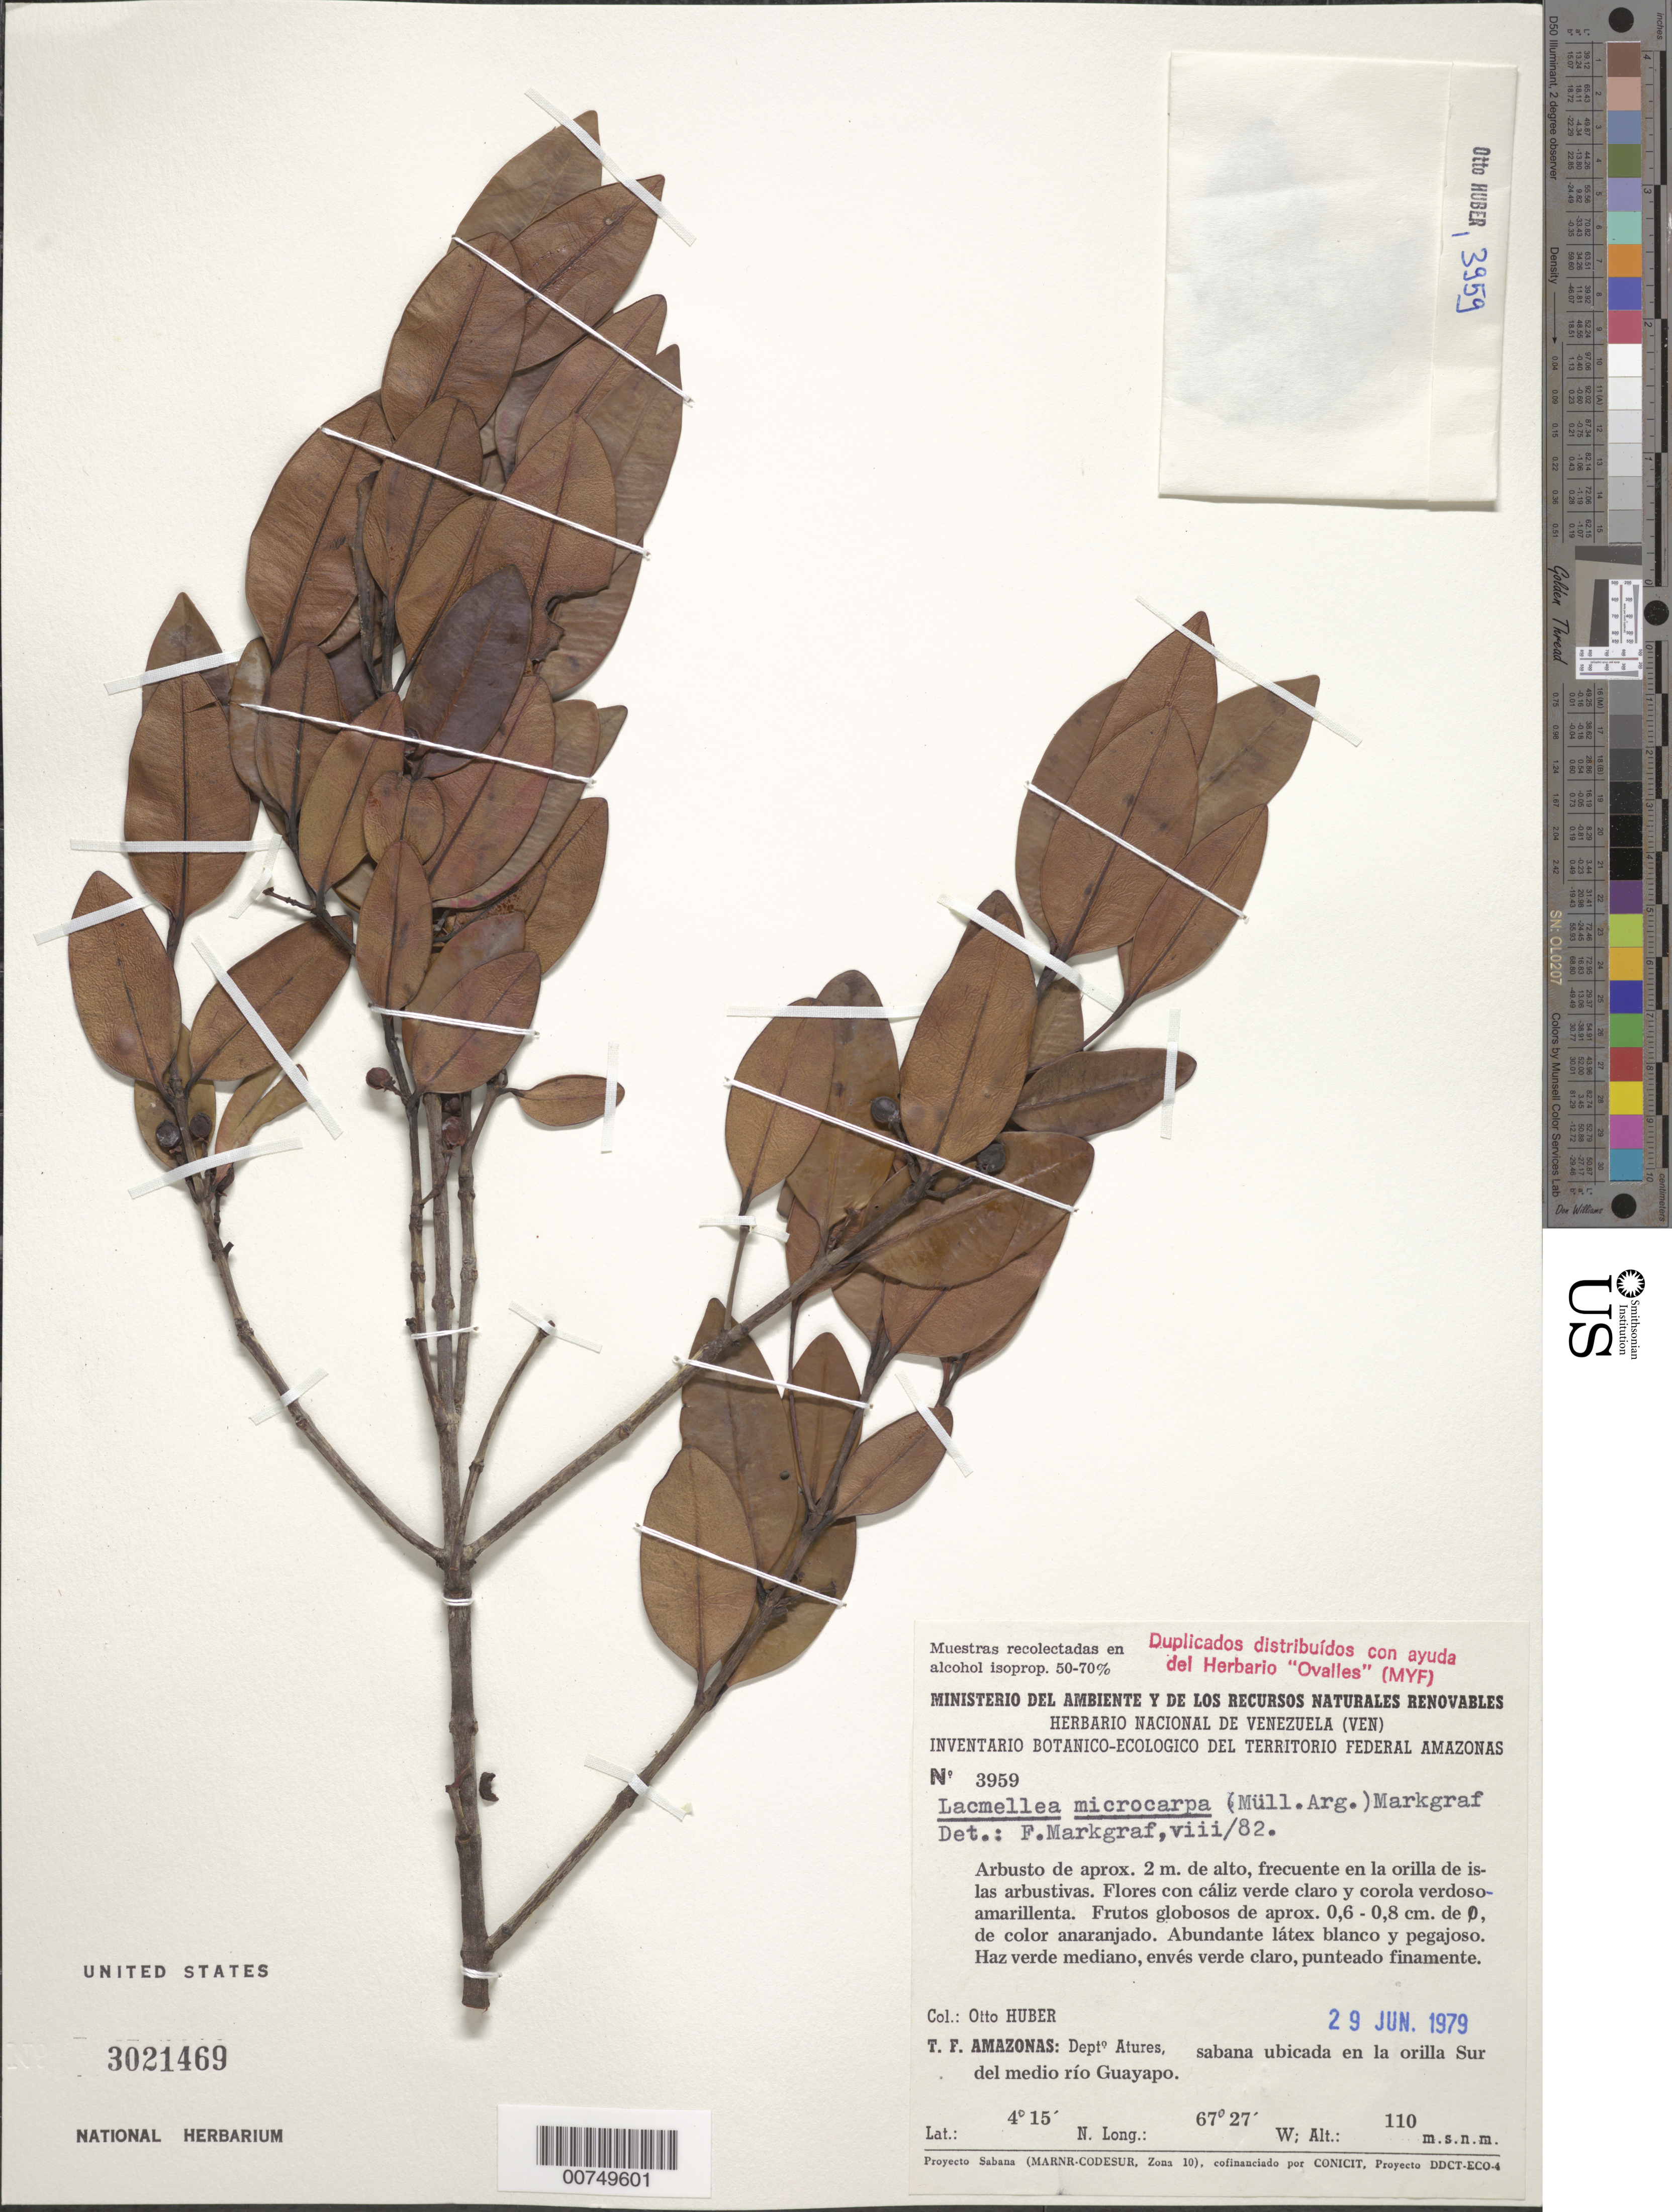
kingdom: Plantae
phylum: Tracheophyta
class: Magnoliopsida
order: Gentianales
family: Apocynaceae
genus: Lacmellea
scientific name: Lacmellea microcarpa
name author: (Müll. Arg.) Markgr.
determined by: Markgraf, Friedrich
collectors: O. Huber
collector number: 3959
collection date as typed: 29-Jun-79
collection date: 1979-06-29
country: Venezuela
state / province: Amazonas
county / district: Atures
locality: Medio Río Guayapo, S of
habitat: Sabana ubicada en la orilla; en isla arbustiva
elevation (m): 110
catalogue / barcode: US 3021469